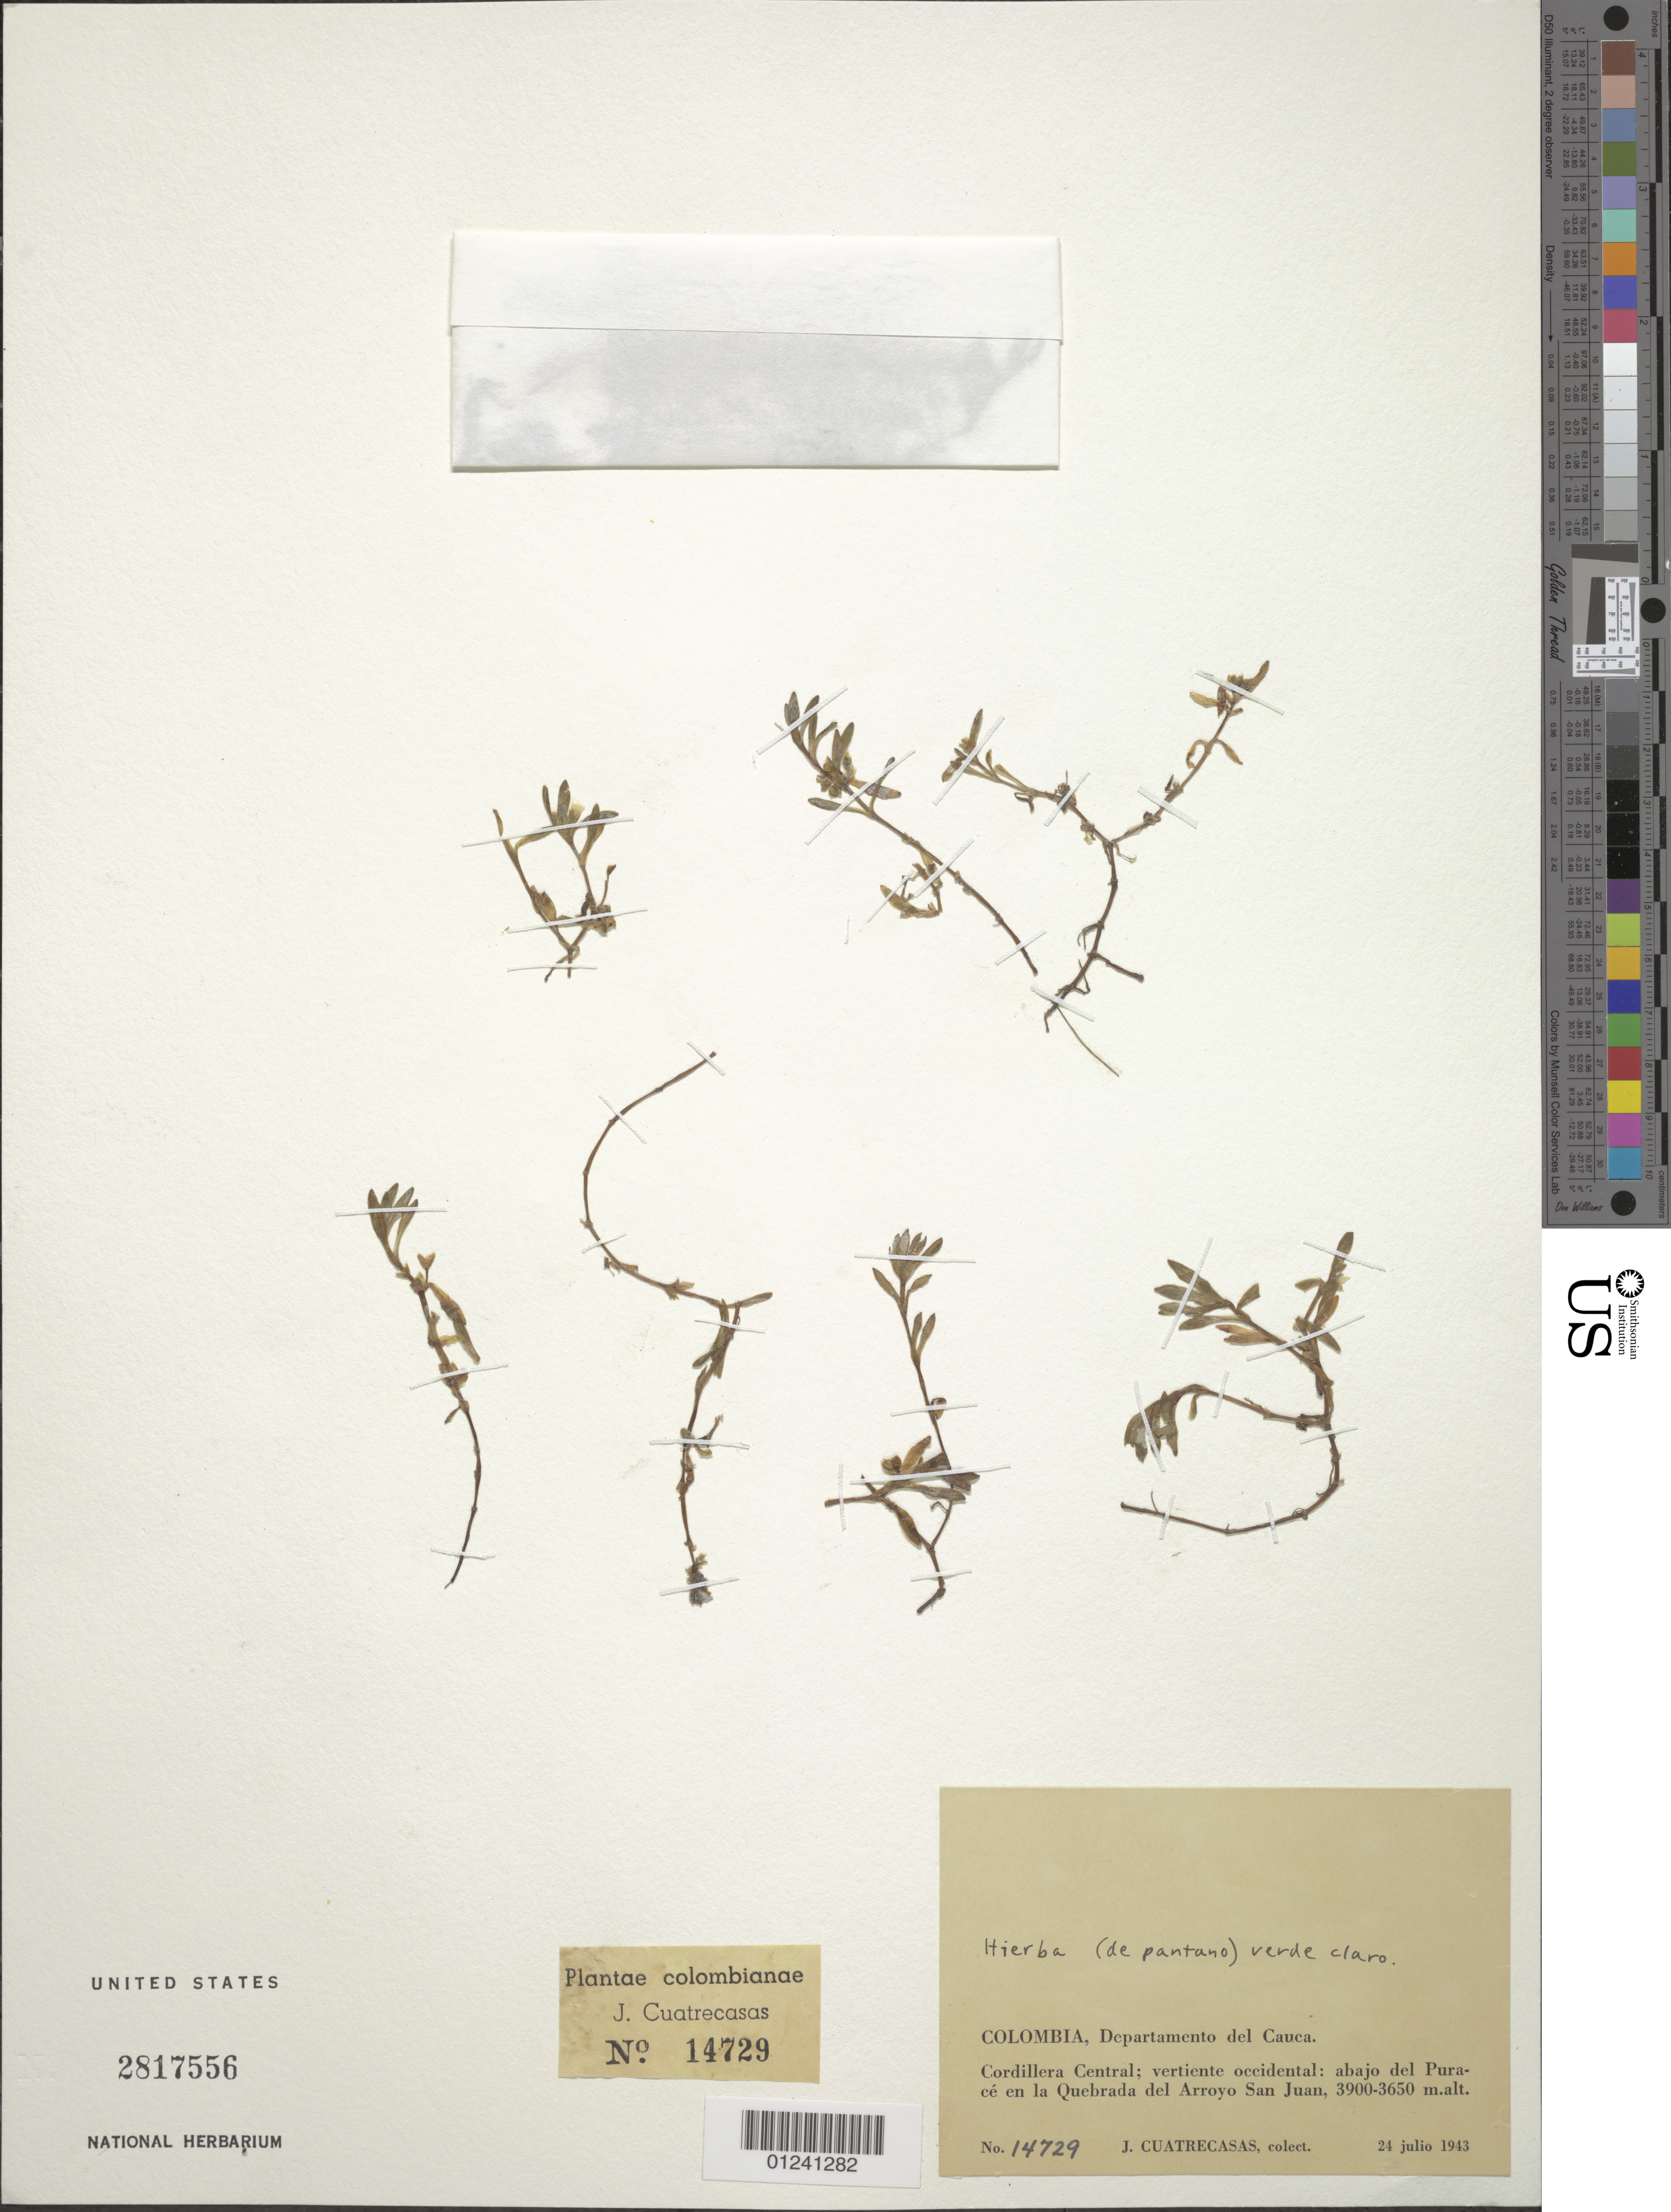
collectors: J. Cuatrecasas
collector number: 14729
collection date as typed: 24 Jul 1943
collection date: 1943-07-24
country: Colombia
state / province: Cauca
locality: Cordillera Central; vertiente occidental: abajo del Purace en la Quebrada del Arroyo San Juan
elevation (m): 3650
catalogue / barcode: US 2817556